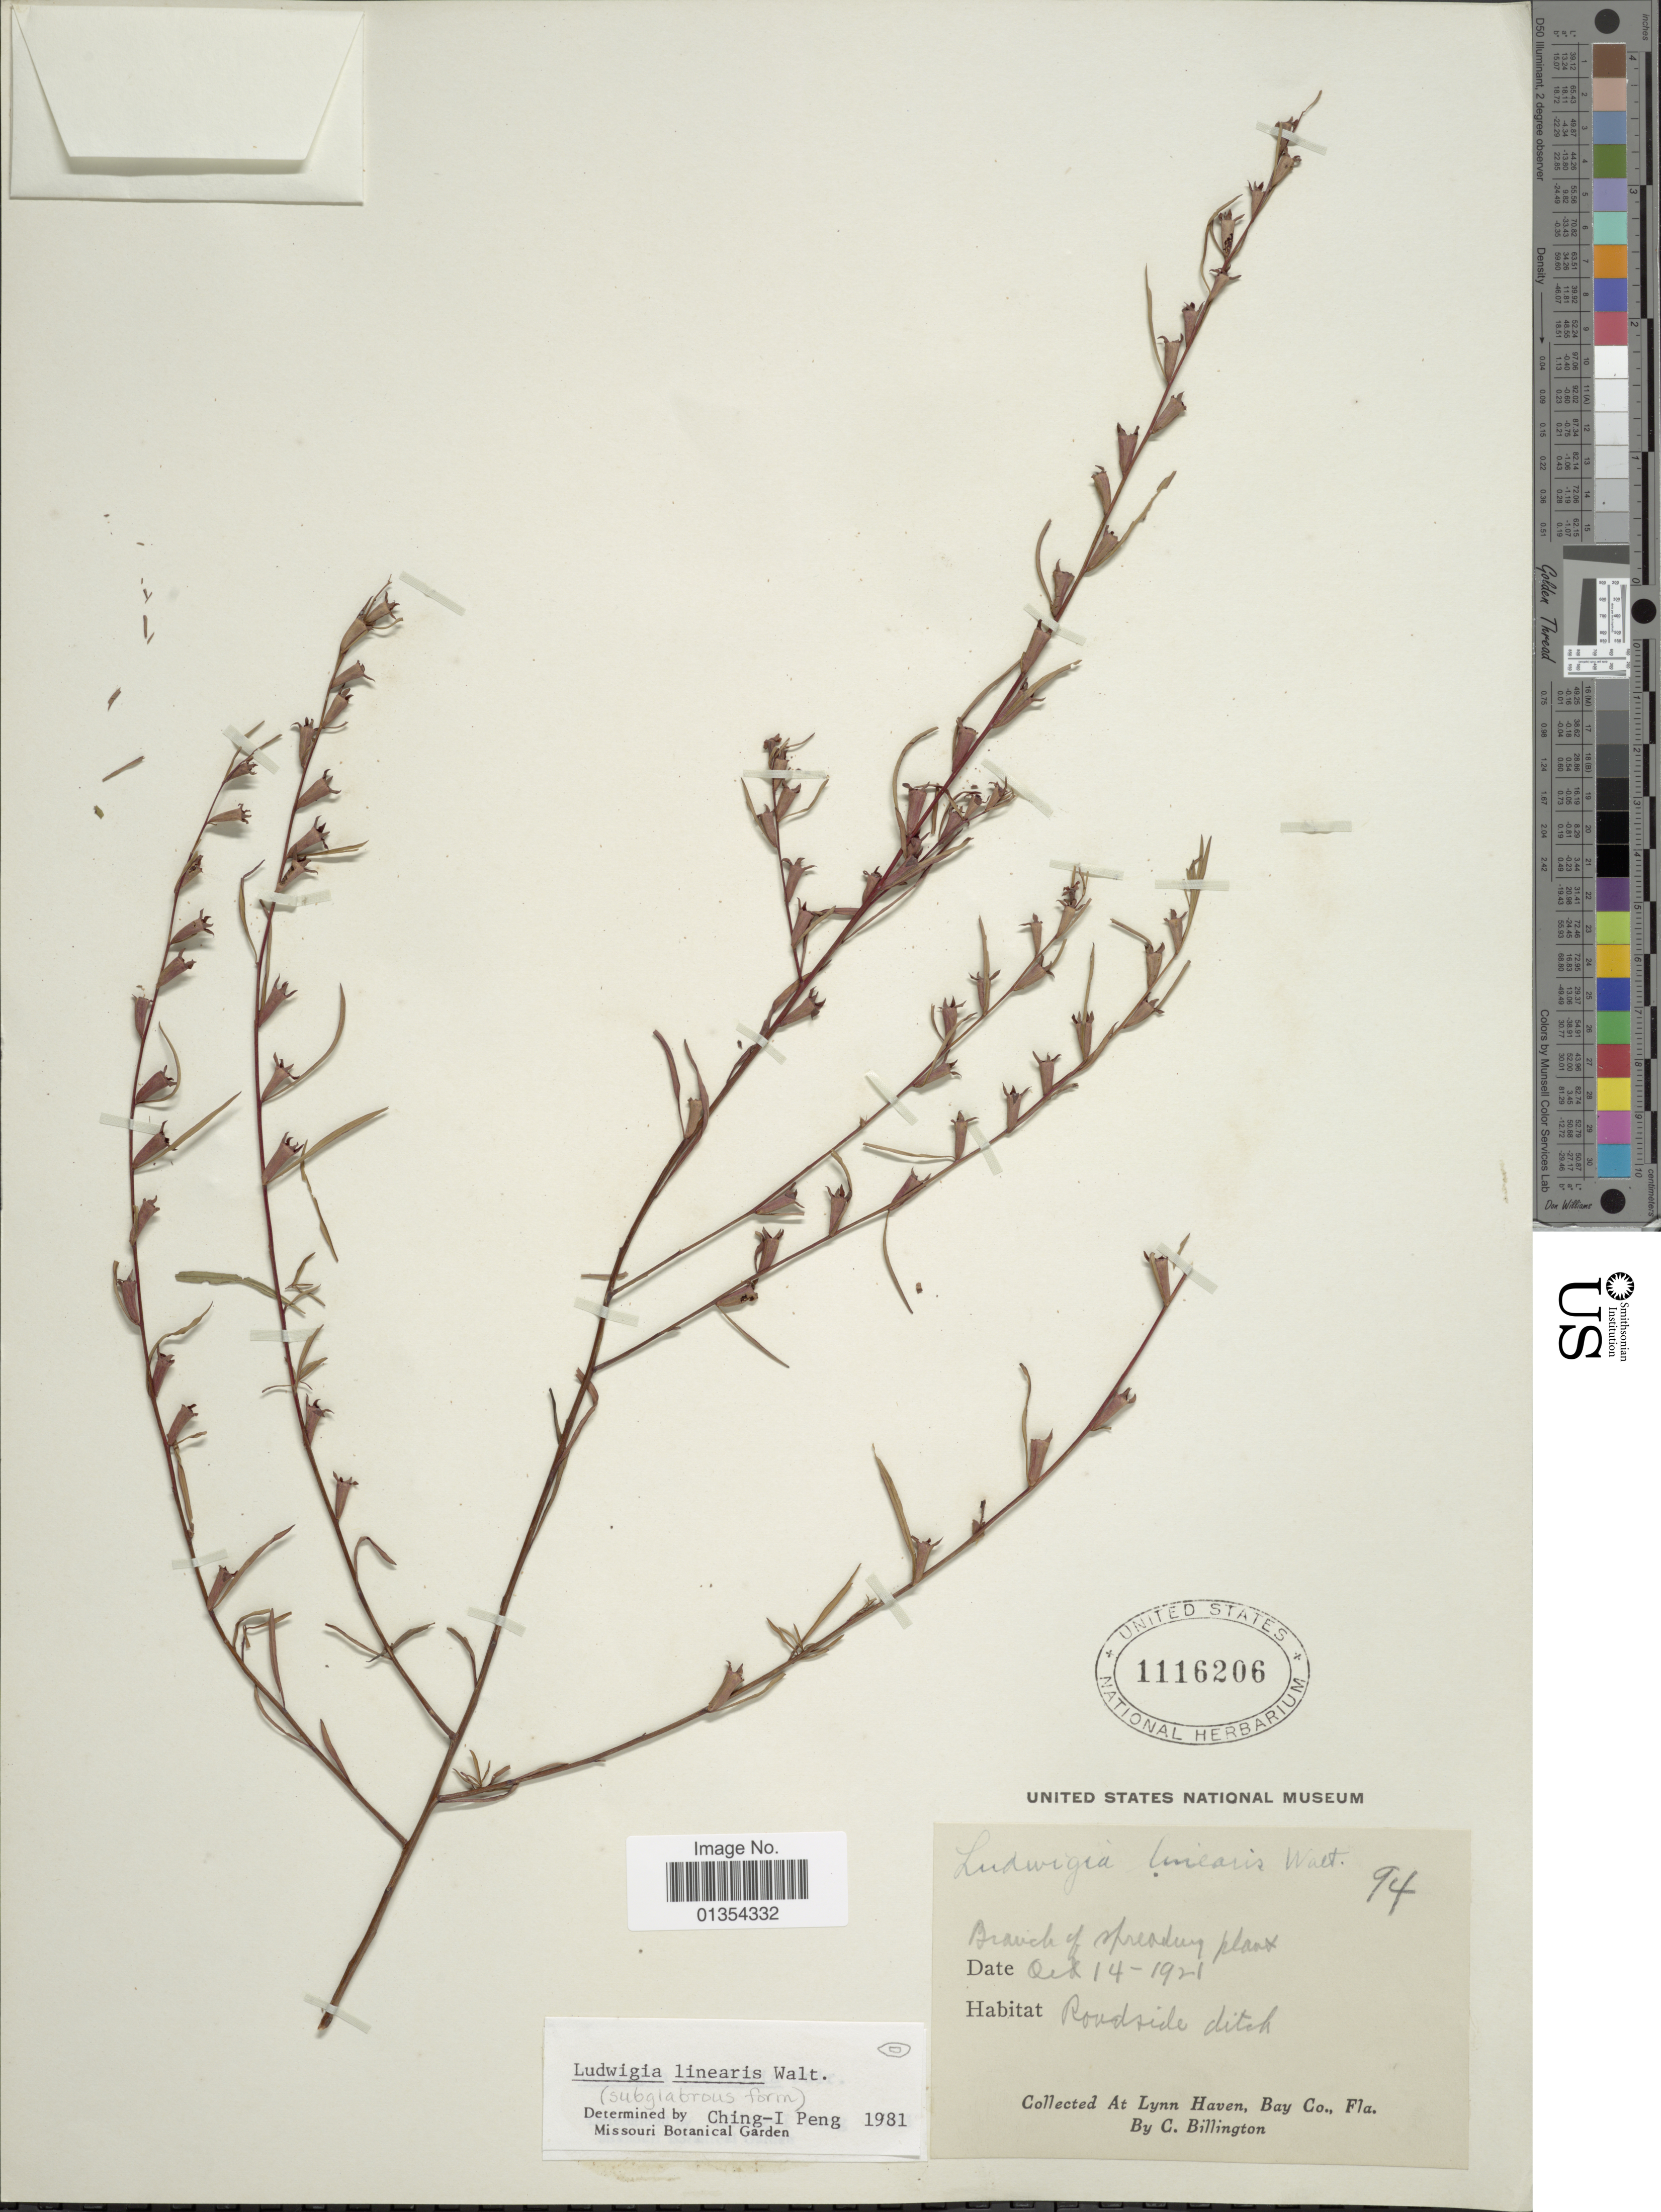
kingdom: Plantae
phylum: Tracheophyta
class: Magnoliopsida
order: Myrtales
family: Onagraceae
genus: Ludwigia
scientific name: Ludwigia linearis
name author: Walter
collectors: C. Billington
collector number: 94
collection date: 1921-10-14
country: United States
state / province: Florida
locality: At Lynn Haven, Bay Co.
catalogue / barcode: US 1116206